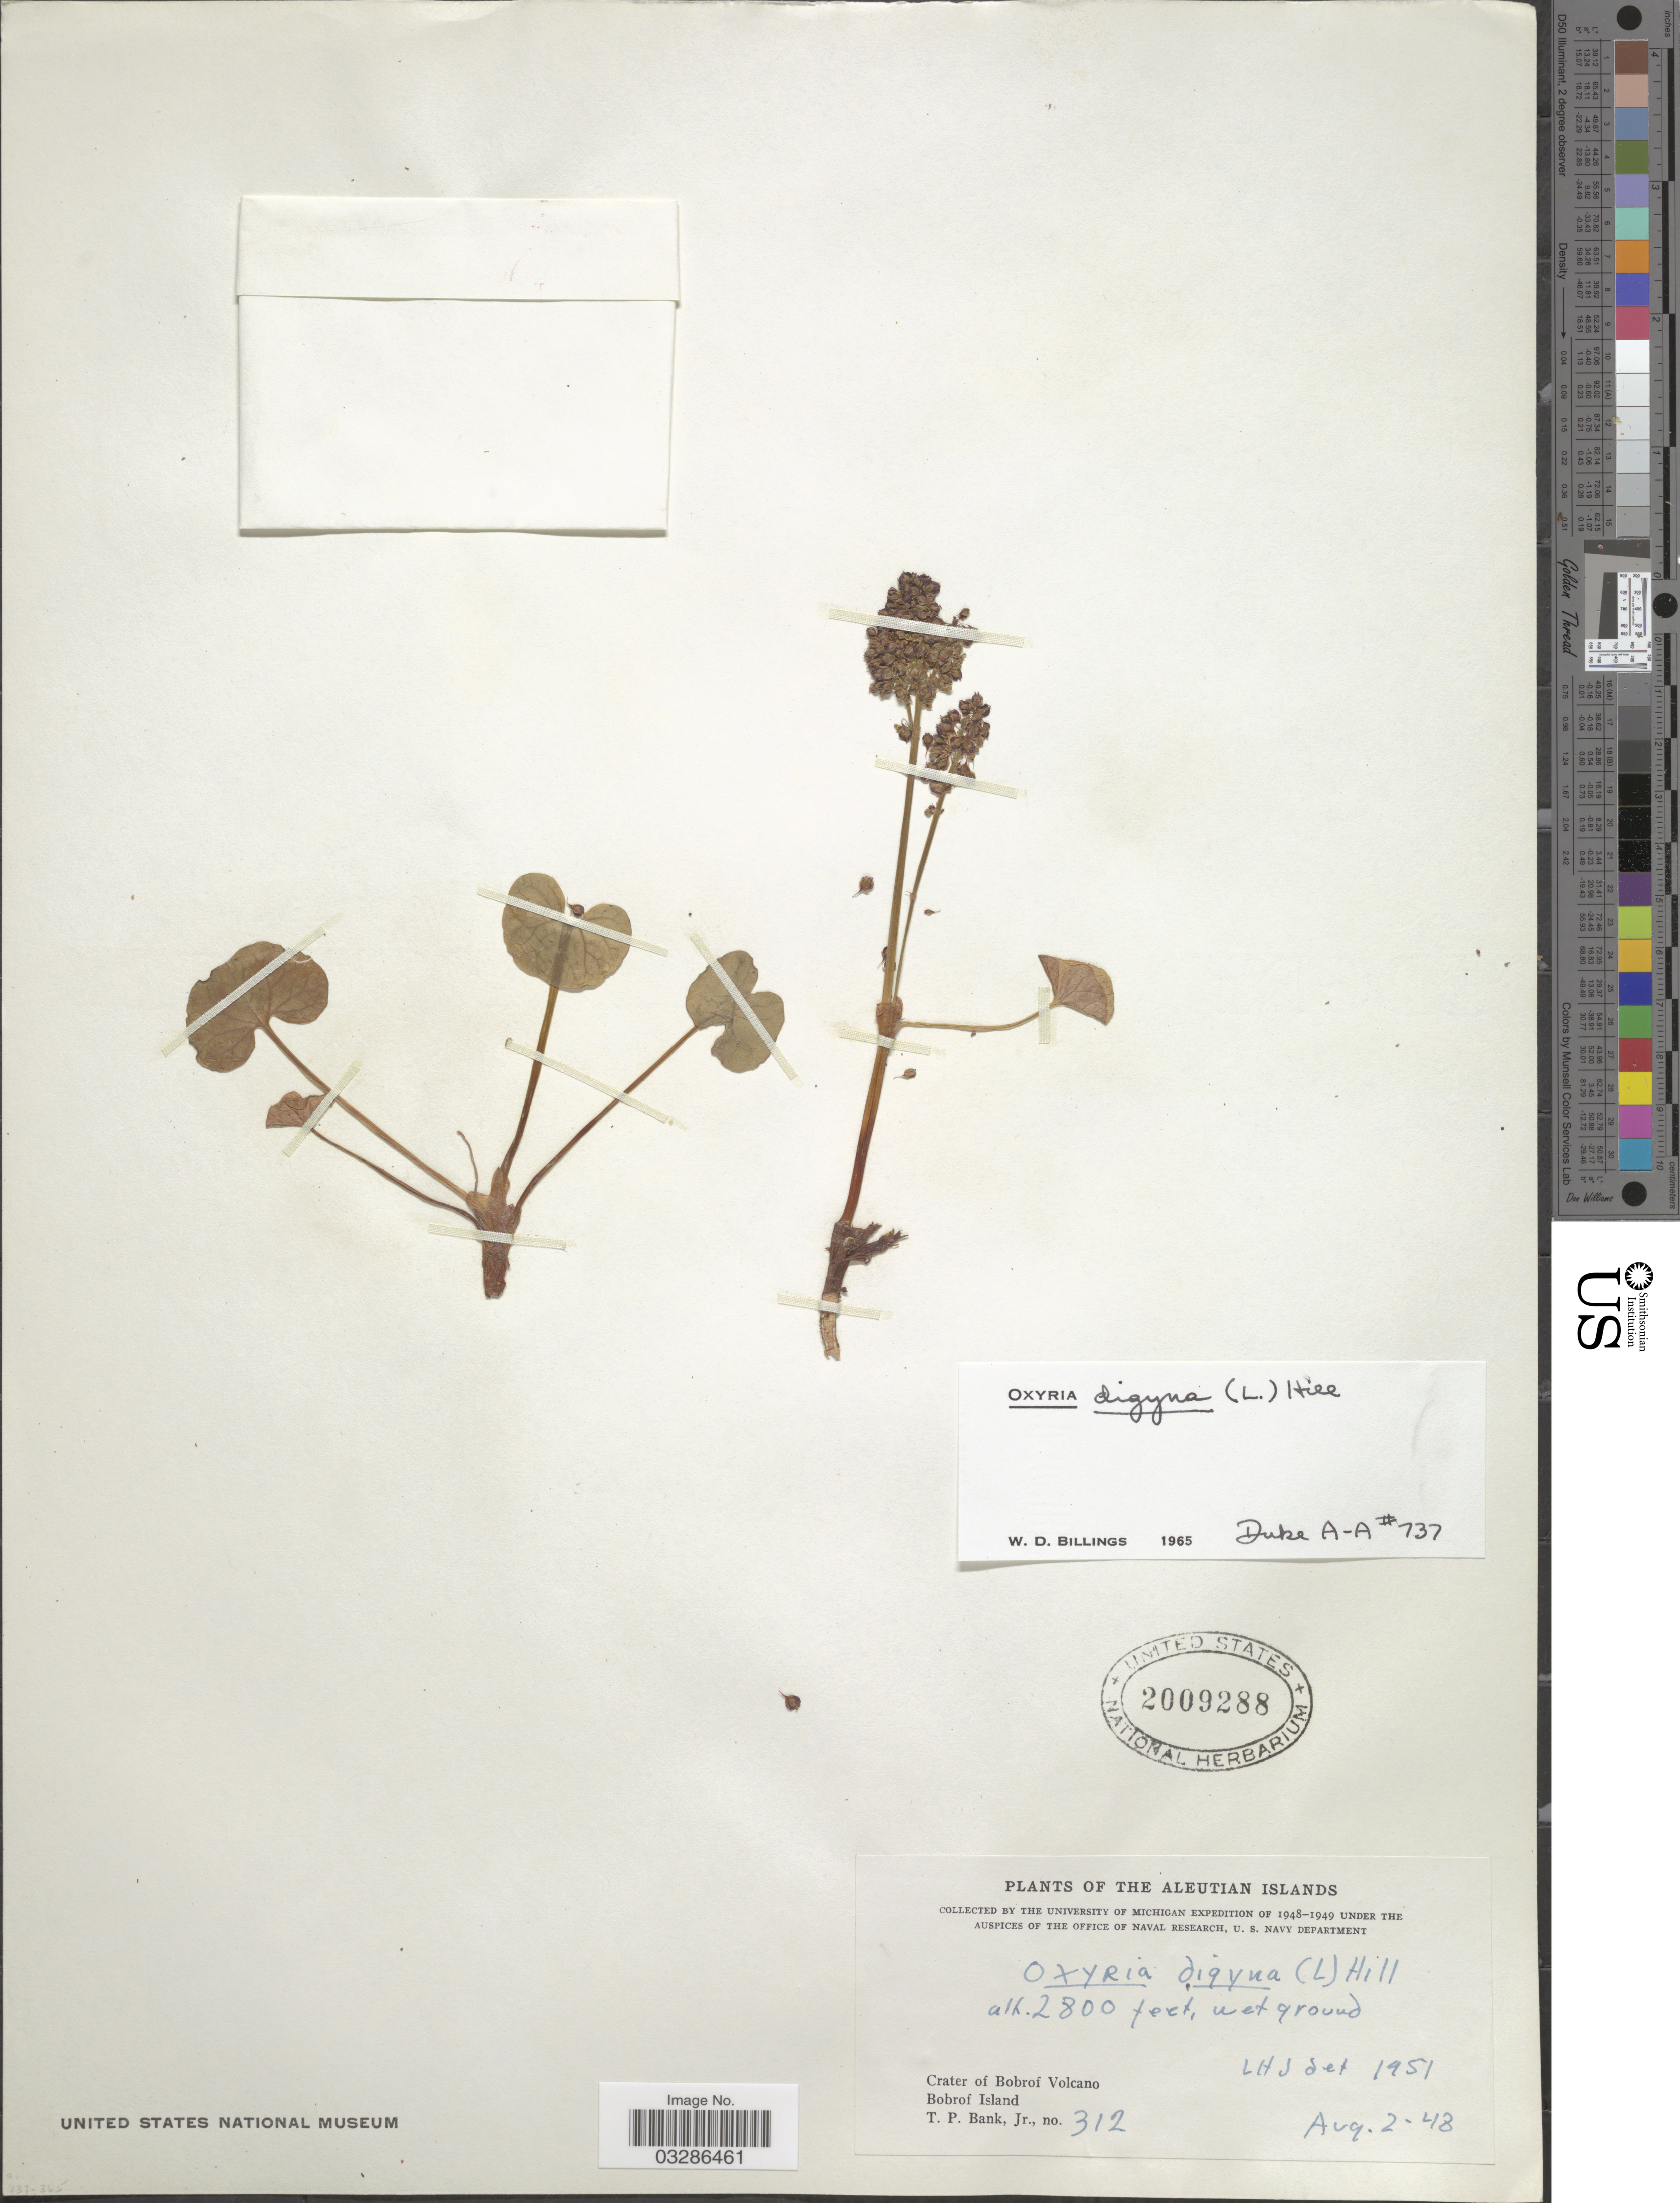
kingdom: Plantae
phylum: Tracheophyta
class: Magnoliopsida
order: Caryophyllales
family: Polygonaceae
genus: Oxyria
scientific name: Oxyria digyna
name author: (L.) Hill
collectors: T. Bank Jr.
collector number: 312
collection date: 1948-08-02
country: United States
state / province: Alaska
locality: The Aleutian Islands. Crater of Bobrof Volcano. Bobrof Island.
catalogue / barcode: US 2009288